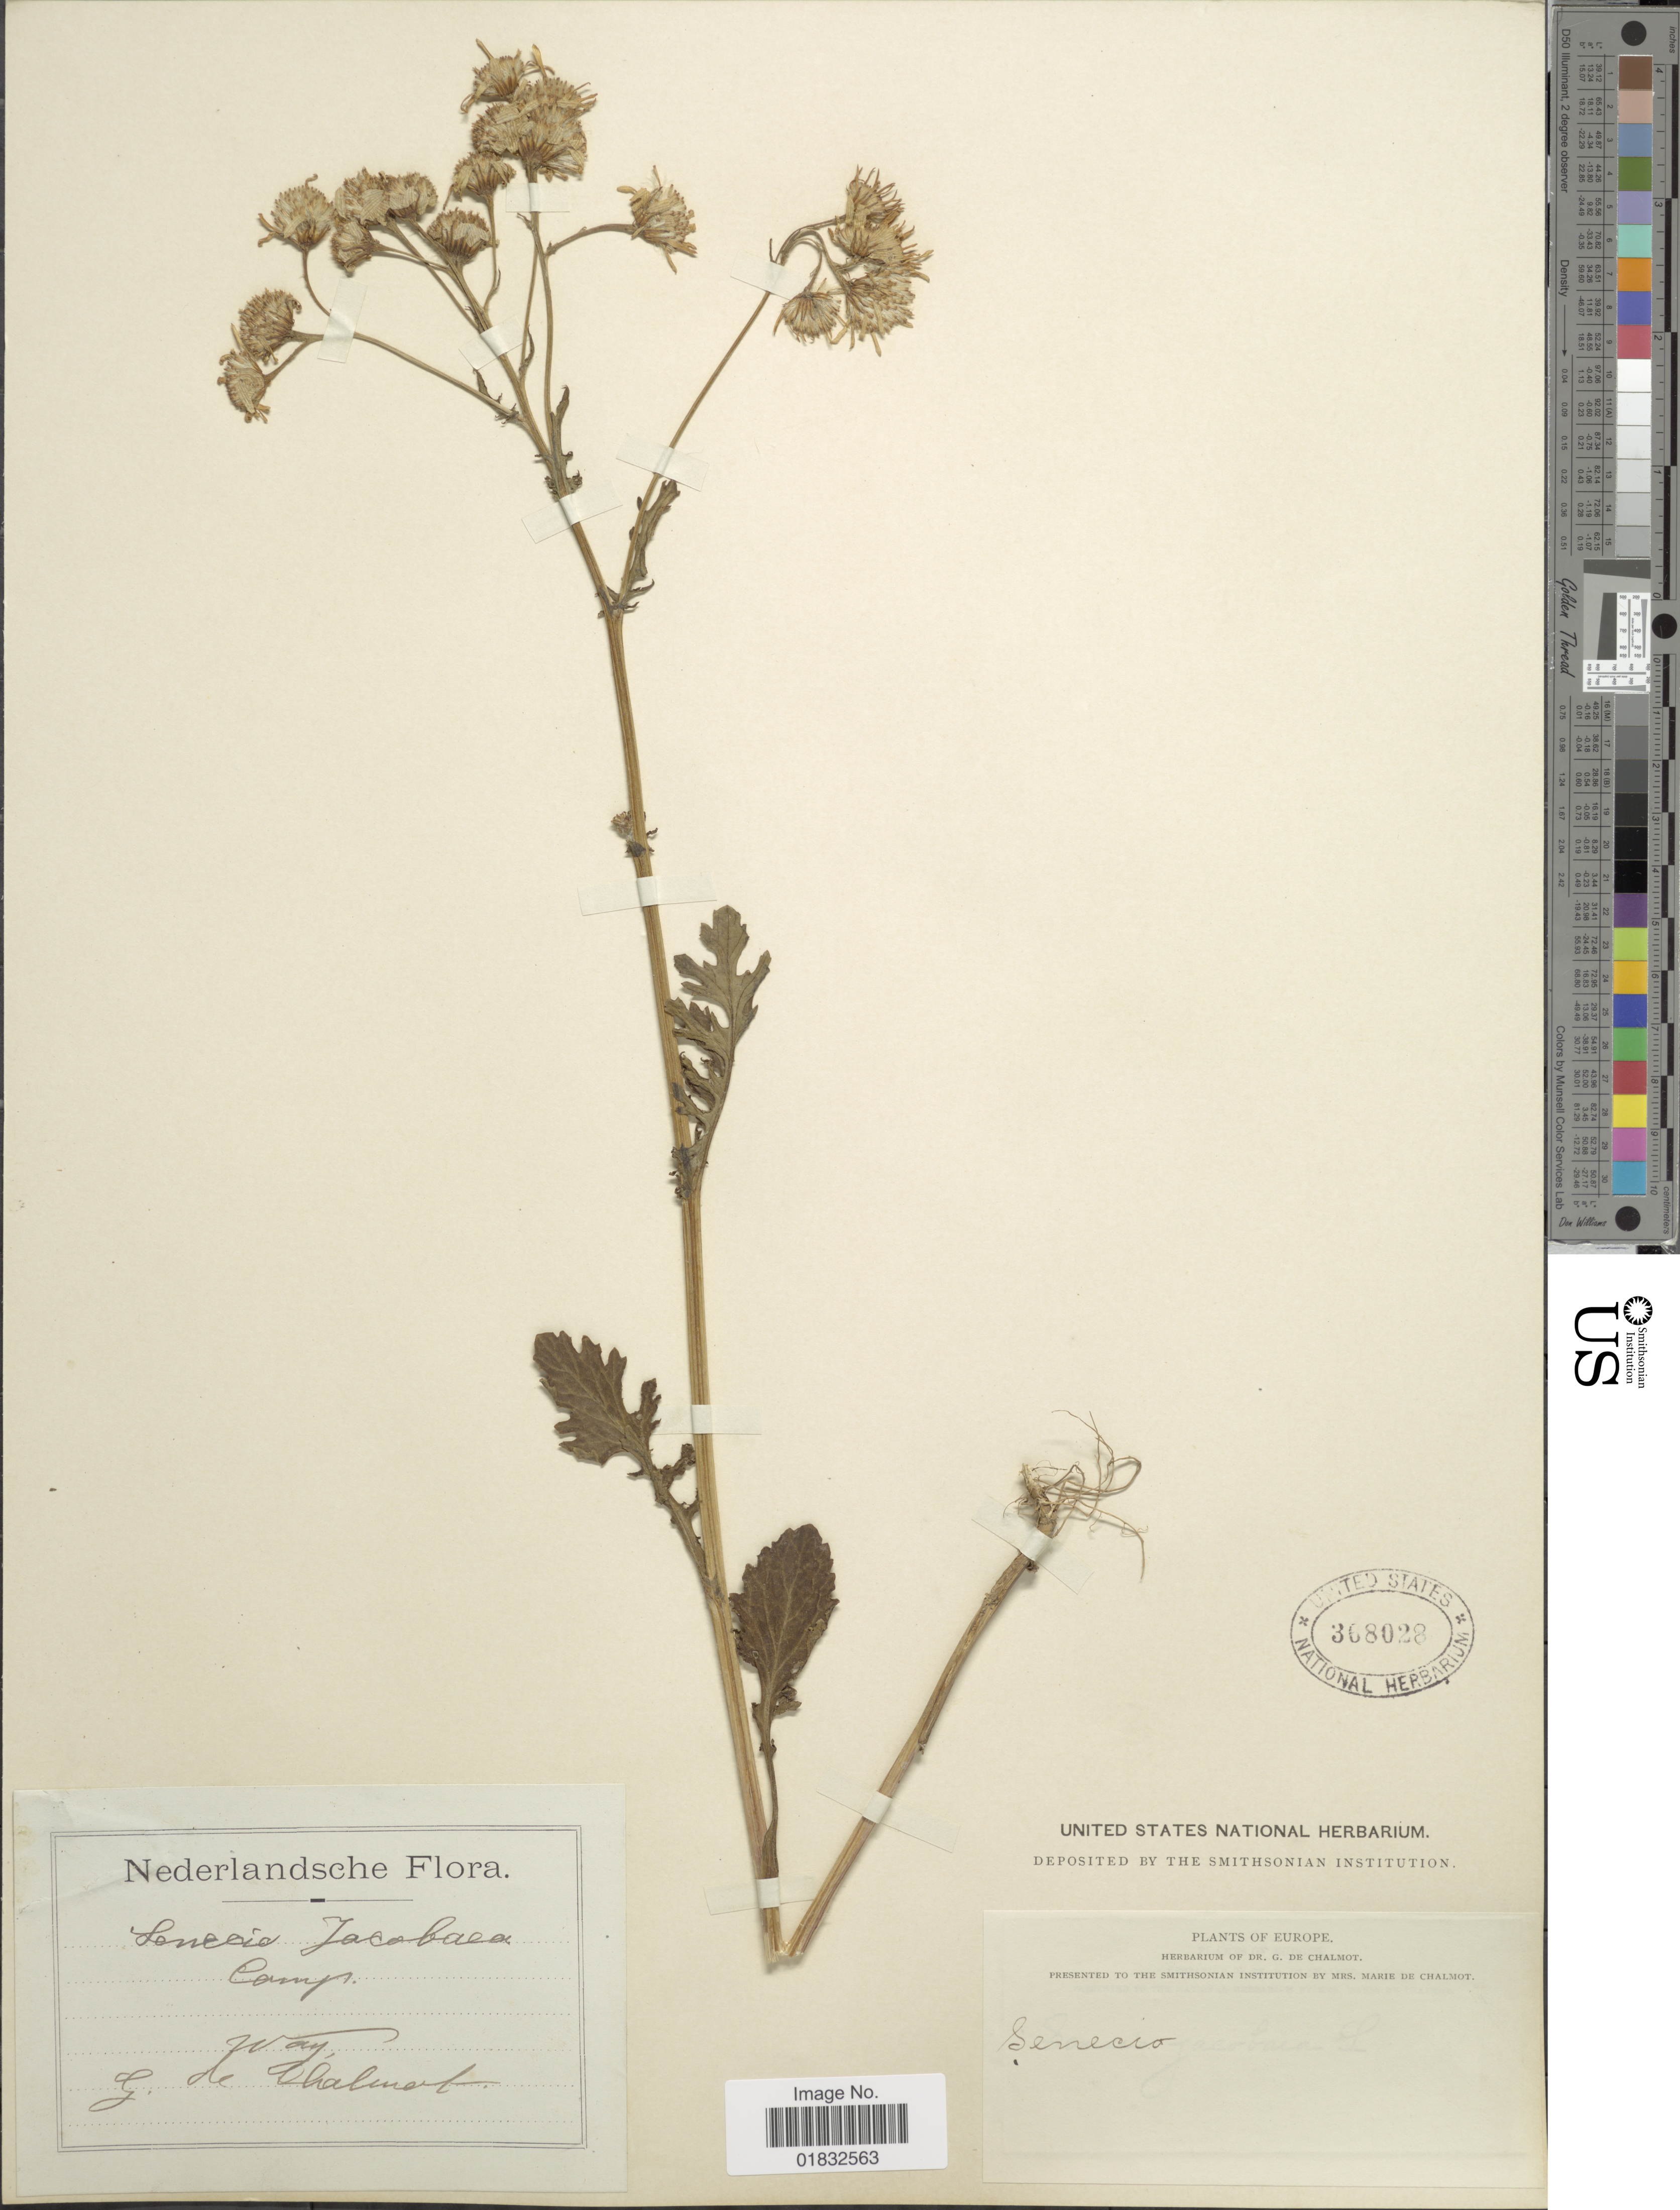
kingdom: Plantae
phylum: Tracheophyta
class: Magnoliopsida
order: Asterales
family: Asteraceae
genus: Jacobaea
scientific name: Jacobaea vulgaris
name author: Gaertn.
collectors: G. de Chalmot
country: Netherlands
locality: Europe, Camp, Wag.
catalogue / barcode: US 368028